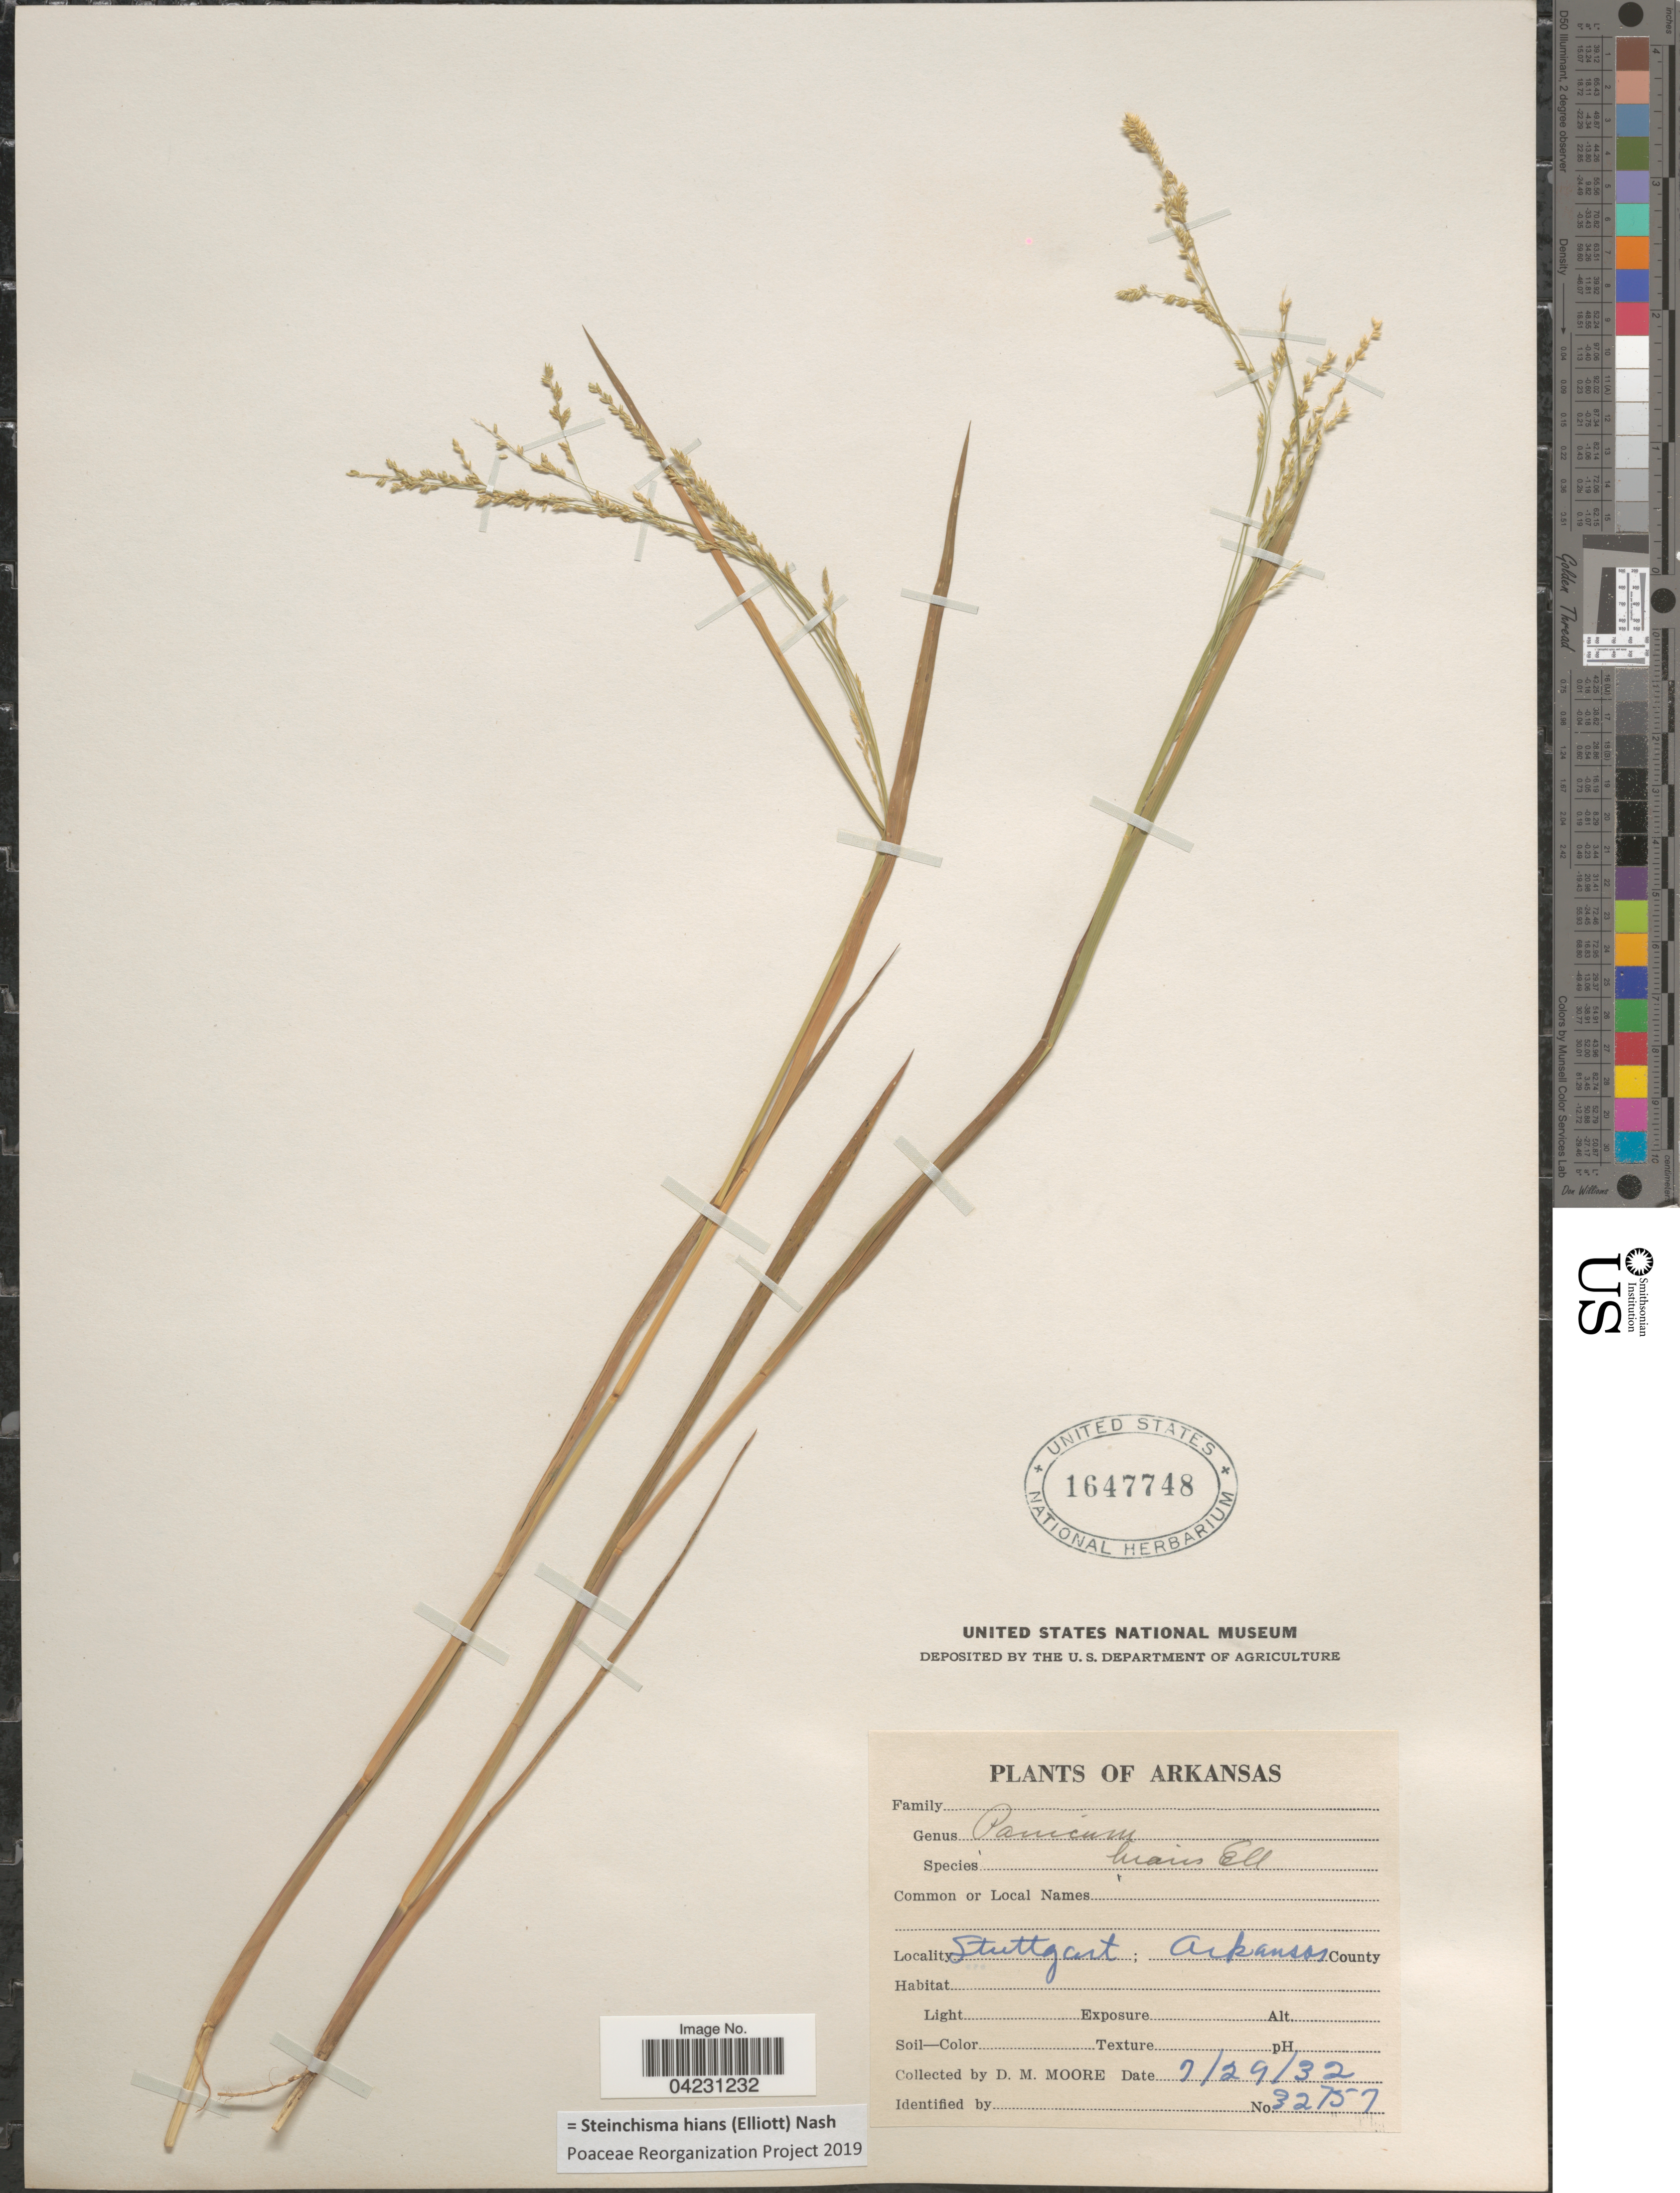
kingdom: Plantae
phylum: Tracheophyta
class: Liliopsida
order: Poales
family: Poaceae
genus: Steinchisma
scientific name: Steinchisma hians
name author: (Elliott) Nash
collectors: D. Moore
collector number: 32757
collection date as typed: Transcribed d/m/y: 29/7/32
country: United States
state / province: Arkansas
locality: Stuttgart; Arkansas County.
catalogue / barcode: US 1647748